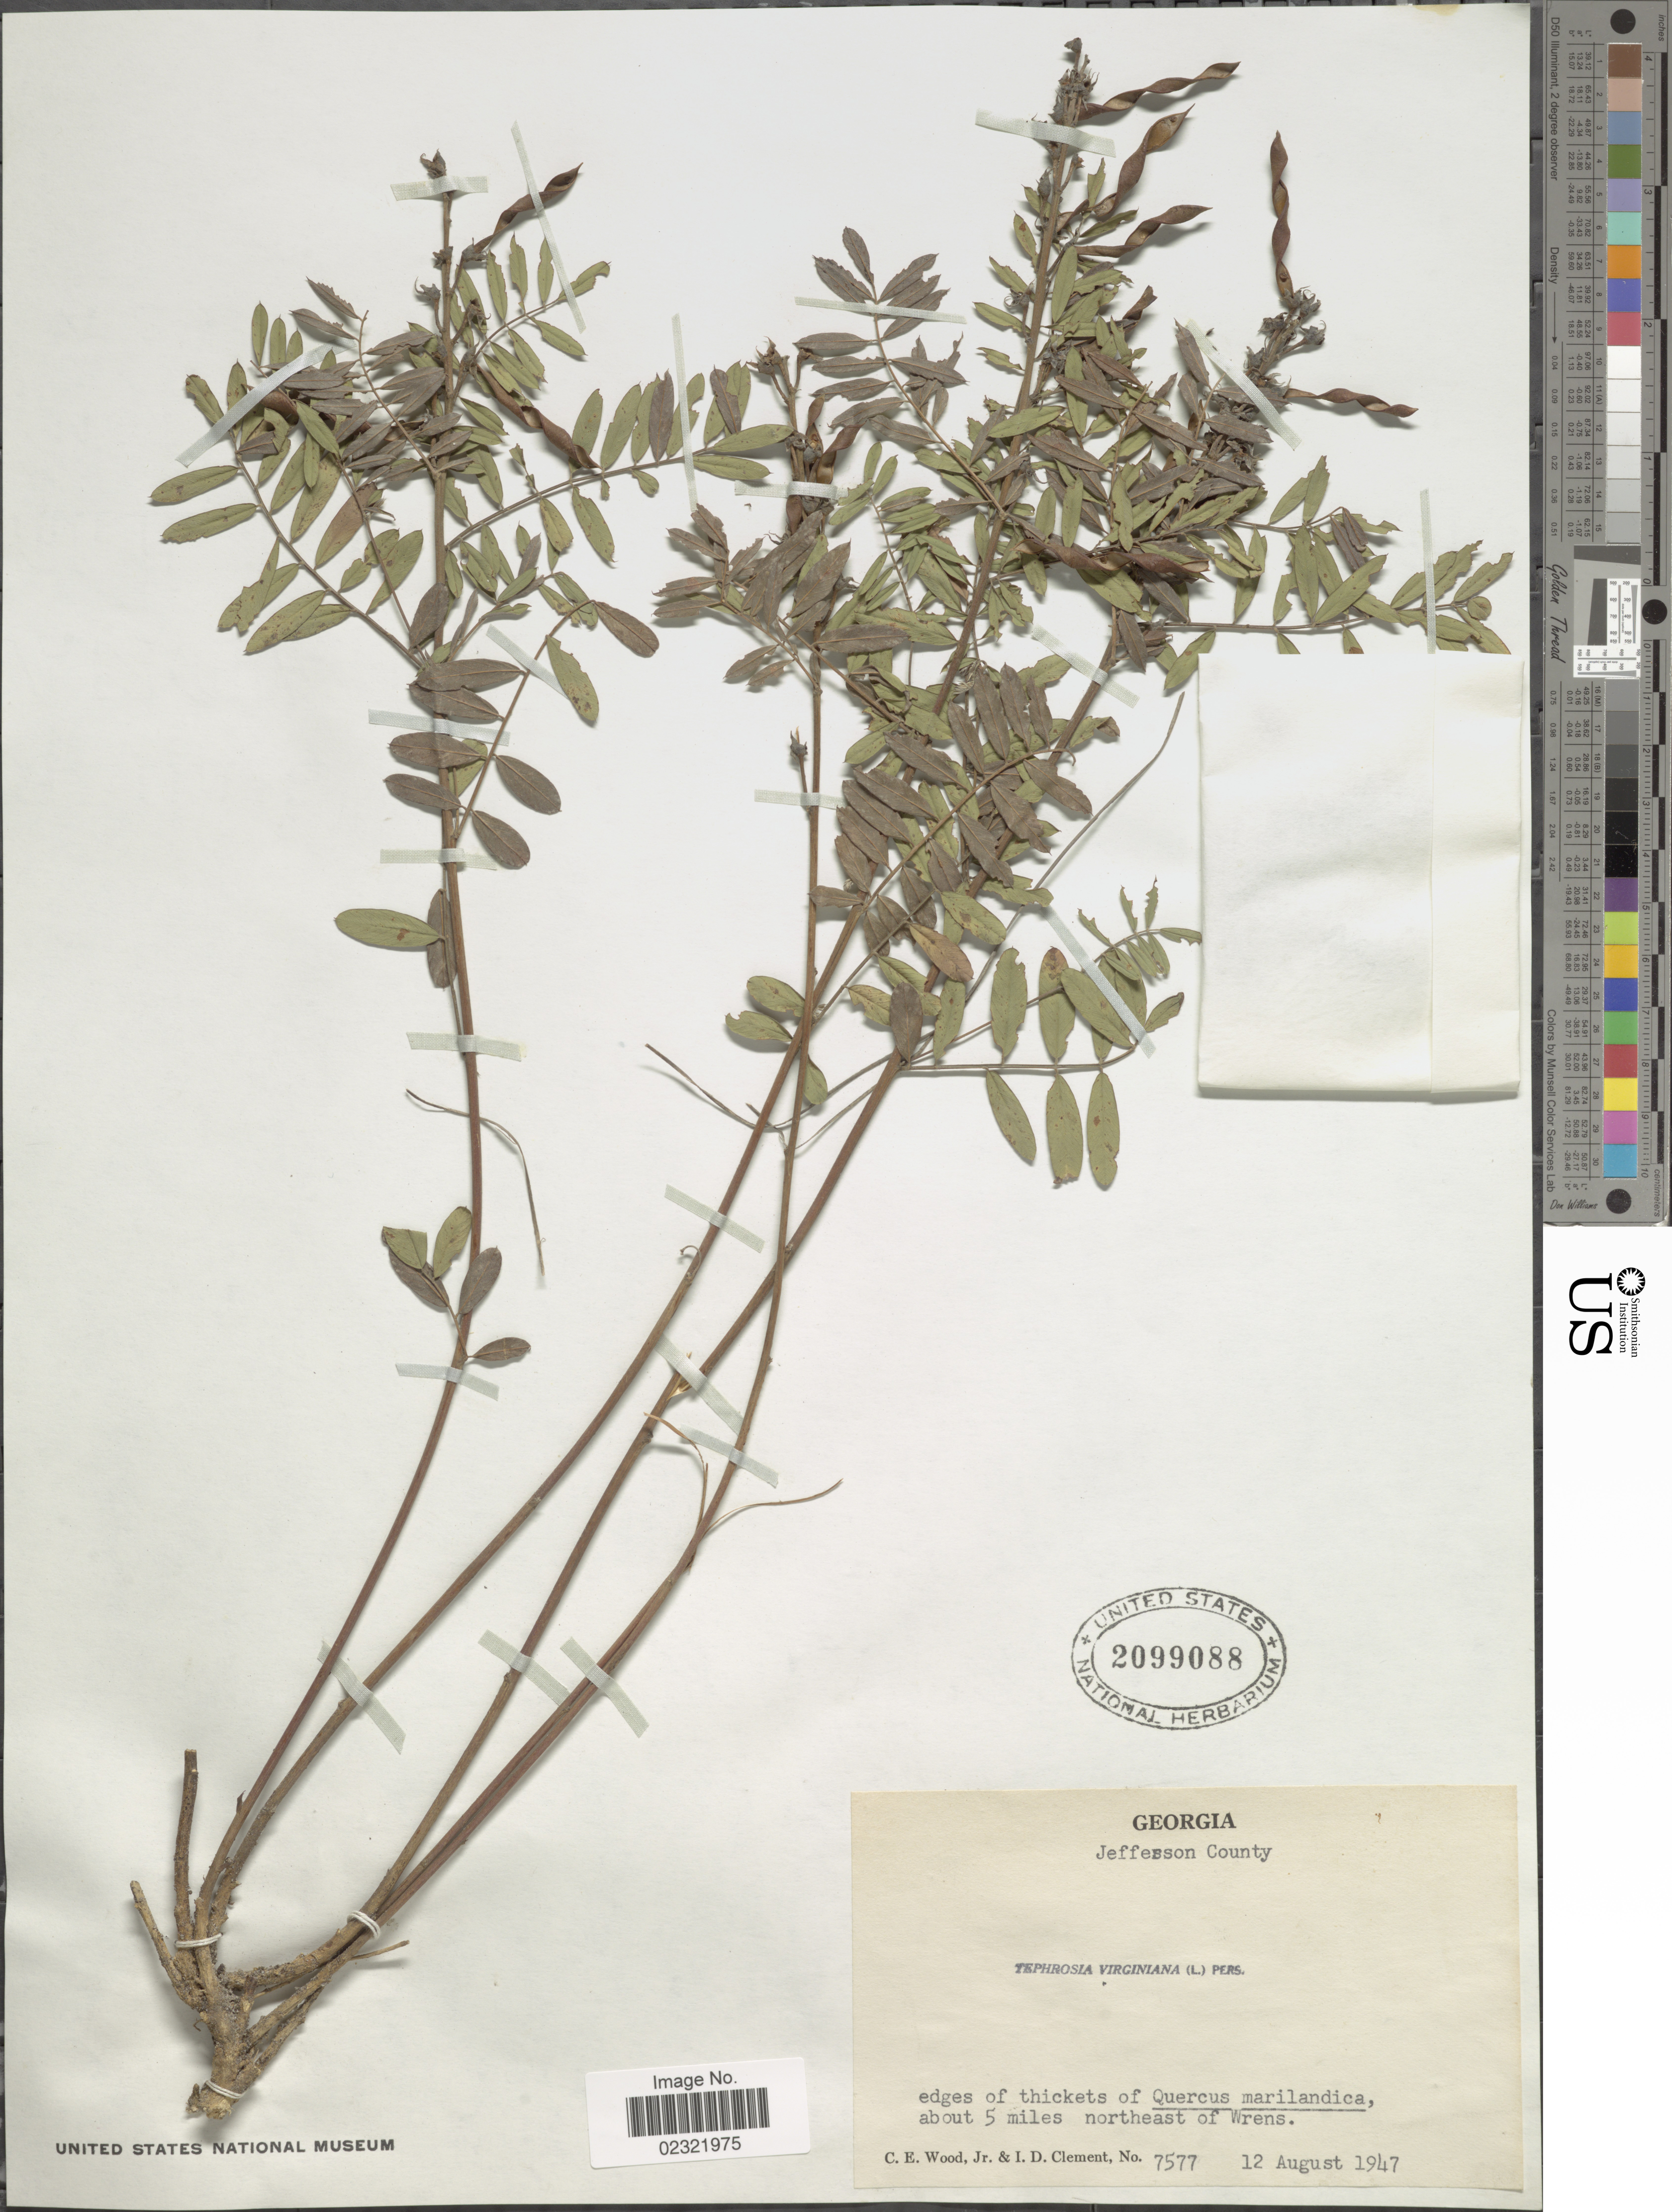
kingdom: Plantae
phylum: Tracheophyta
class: Magnoliopsida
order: Fabales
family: Fabaceae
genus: Tephrosia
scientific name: Tephrosia virginiana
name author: (L.) Pers.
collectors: C. Wood & I. Clement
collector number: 7577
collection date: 1947-08-12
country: United States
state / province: Georgia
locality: Jefferson County, edges of thickets, about 5 miles northeast of Wrens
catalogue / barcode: US 2099088